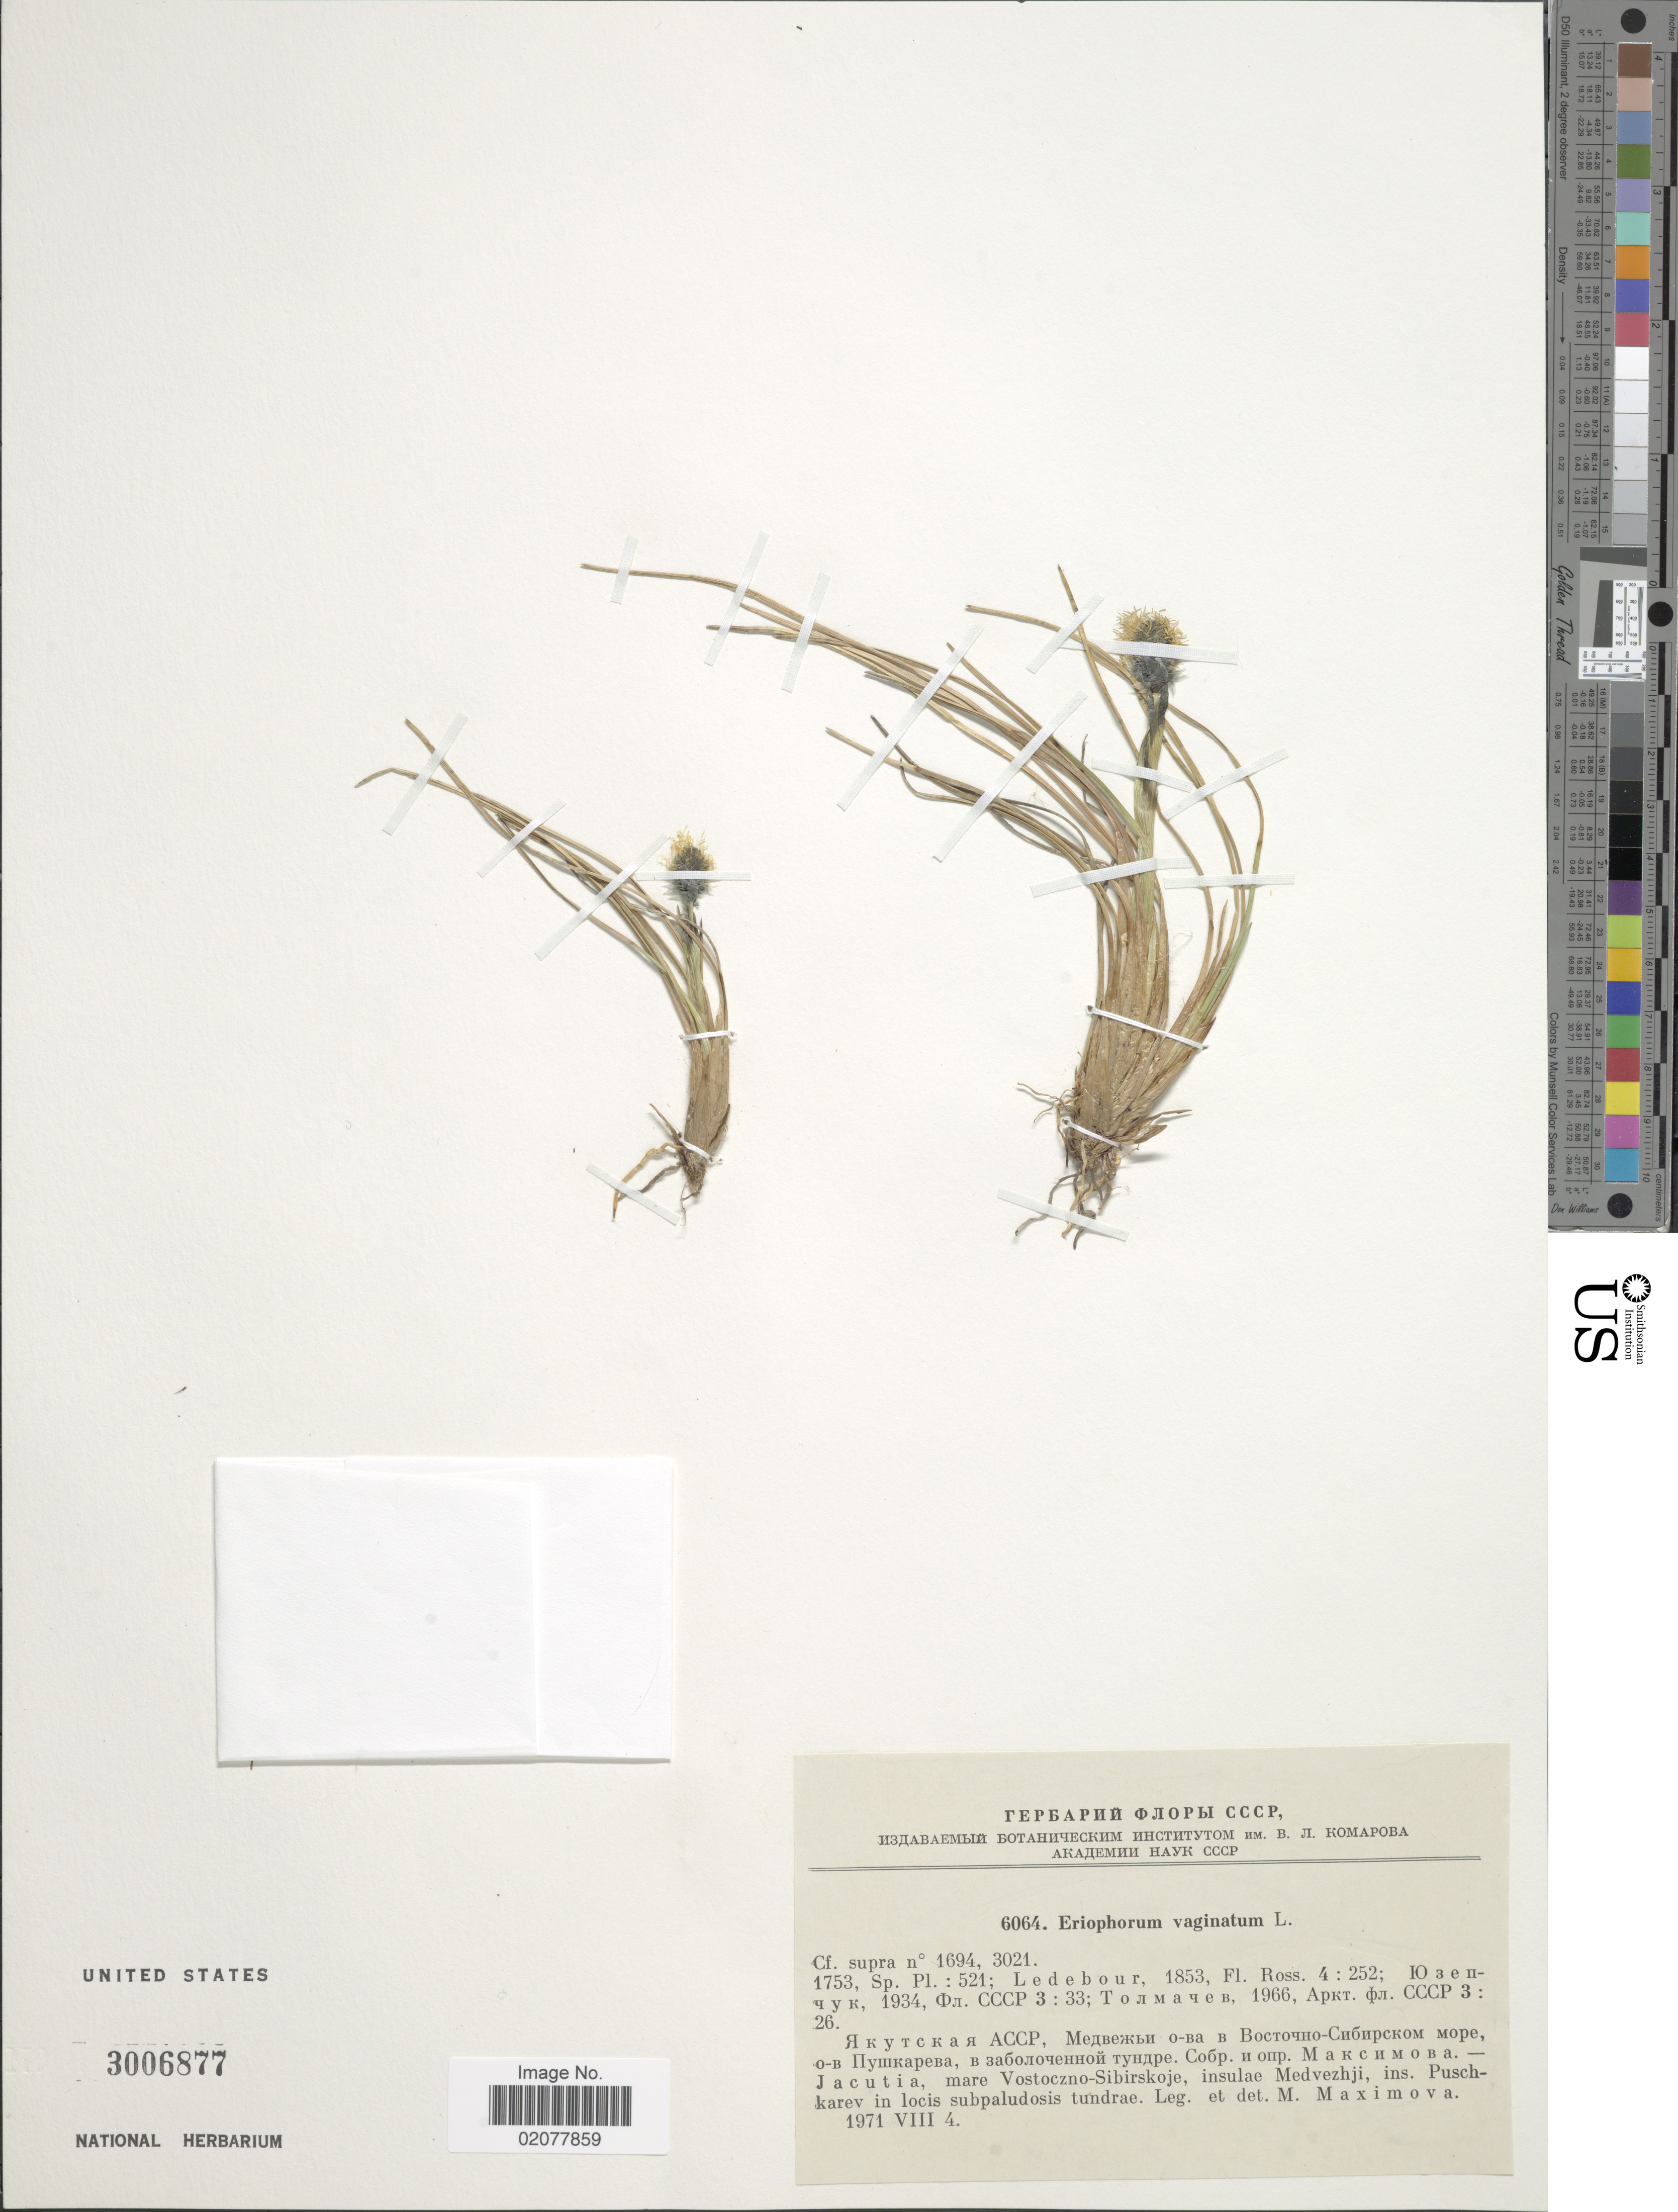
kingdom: Plantae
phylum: Tracheophyta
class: Liliopsida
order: Poales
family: Cyperaceae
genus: Eriophorum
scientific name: Eriophorum vaginatum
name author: L.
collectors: M. Maximova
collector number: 6064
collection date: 1971-08-04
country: Russian Federation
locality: Jacutia, mare Vostoczno-Sibirskoje, insulae Medvezhji, ins. Puschkarev in locis subpaludosis tundrae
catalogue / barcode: US 3006877